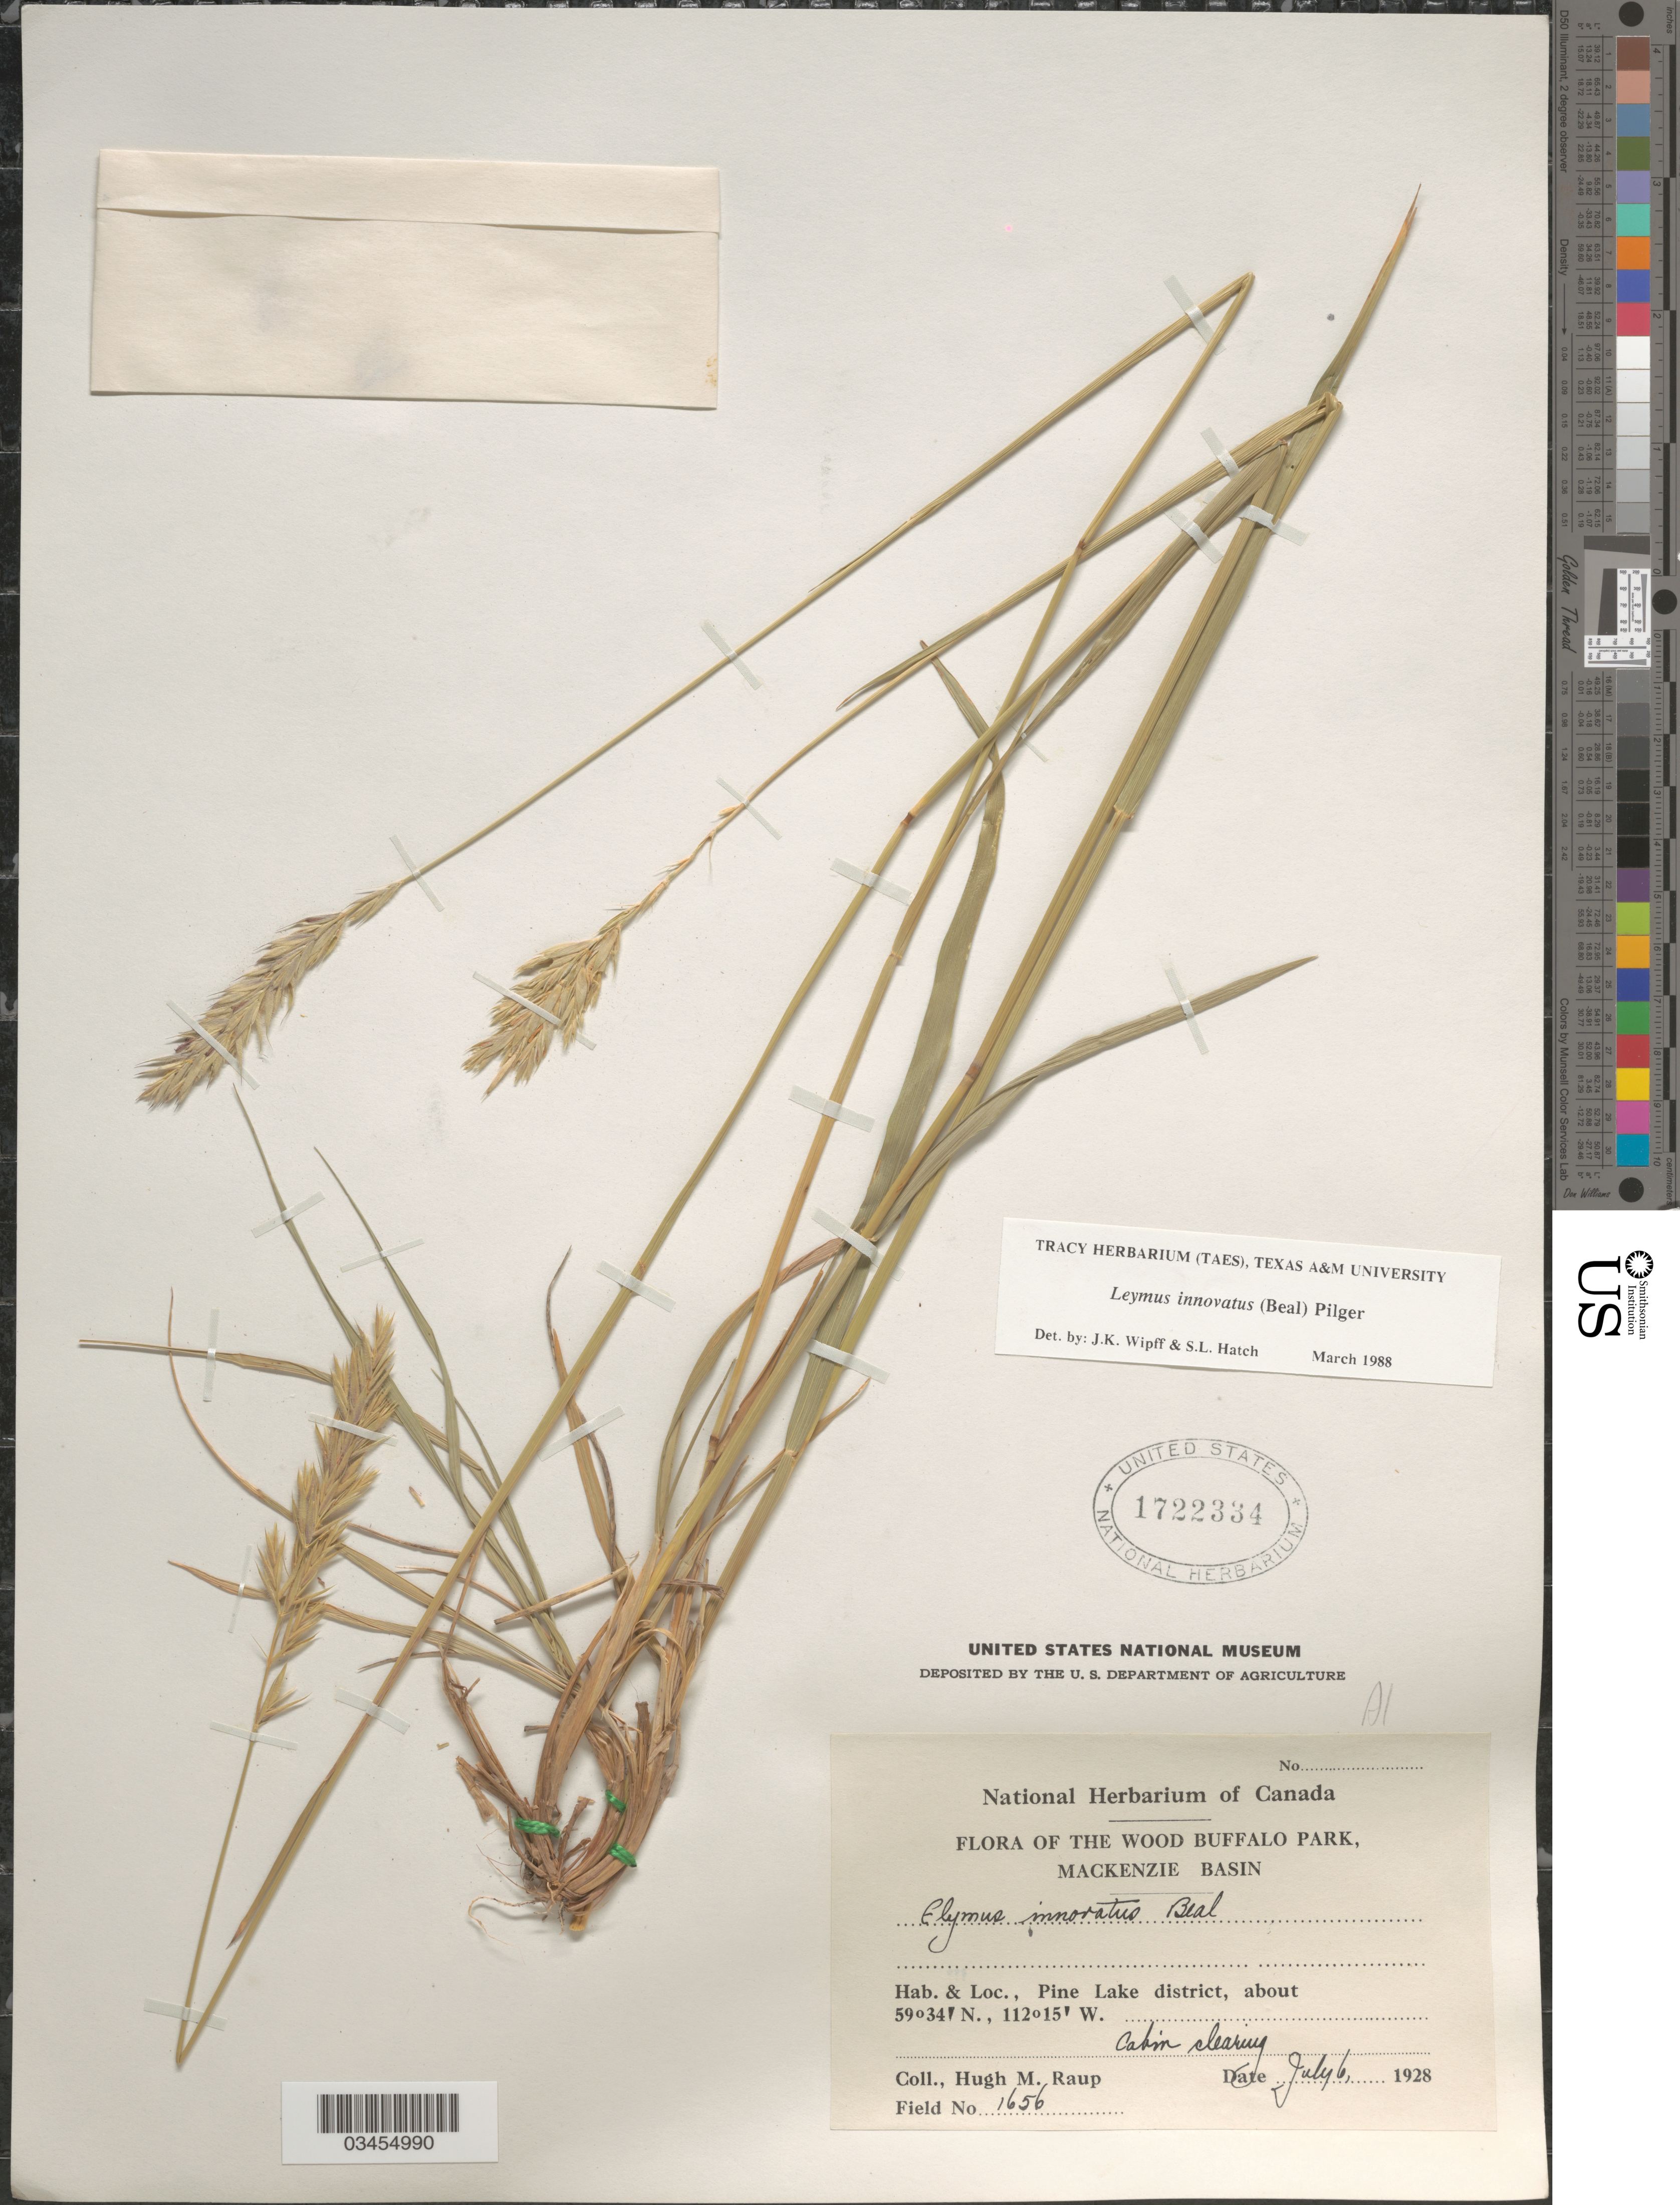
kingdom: Plantae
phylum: Tracheophyta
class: Liliopsida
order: Poales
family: Poaceae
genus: Leymus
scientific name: Leymus innovatus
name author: (W.J. Beal) Pilg.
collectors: H. Raup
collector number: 1656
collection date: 1928-07-06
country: Canada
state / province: Alberta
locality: Wood Buffalo Park, Mackenzie Basin. Pine Lake district, cabin clearing.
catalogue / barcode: US 1722334